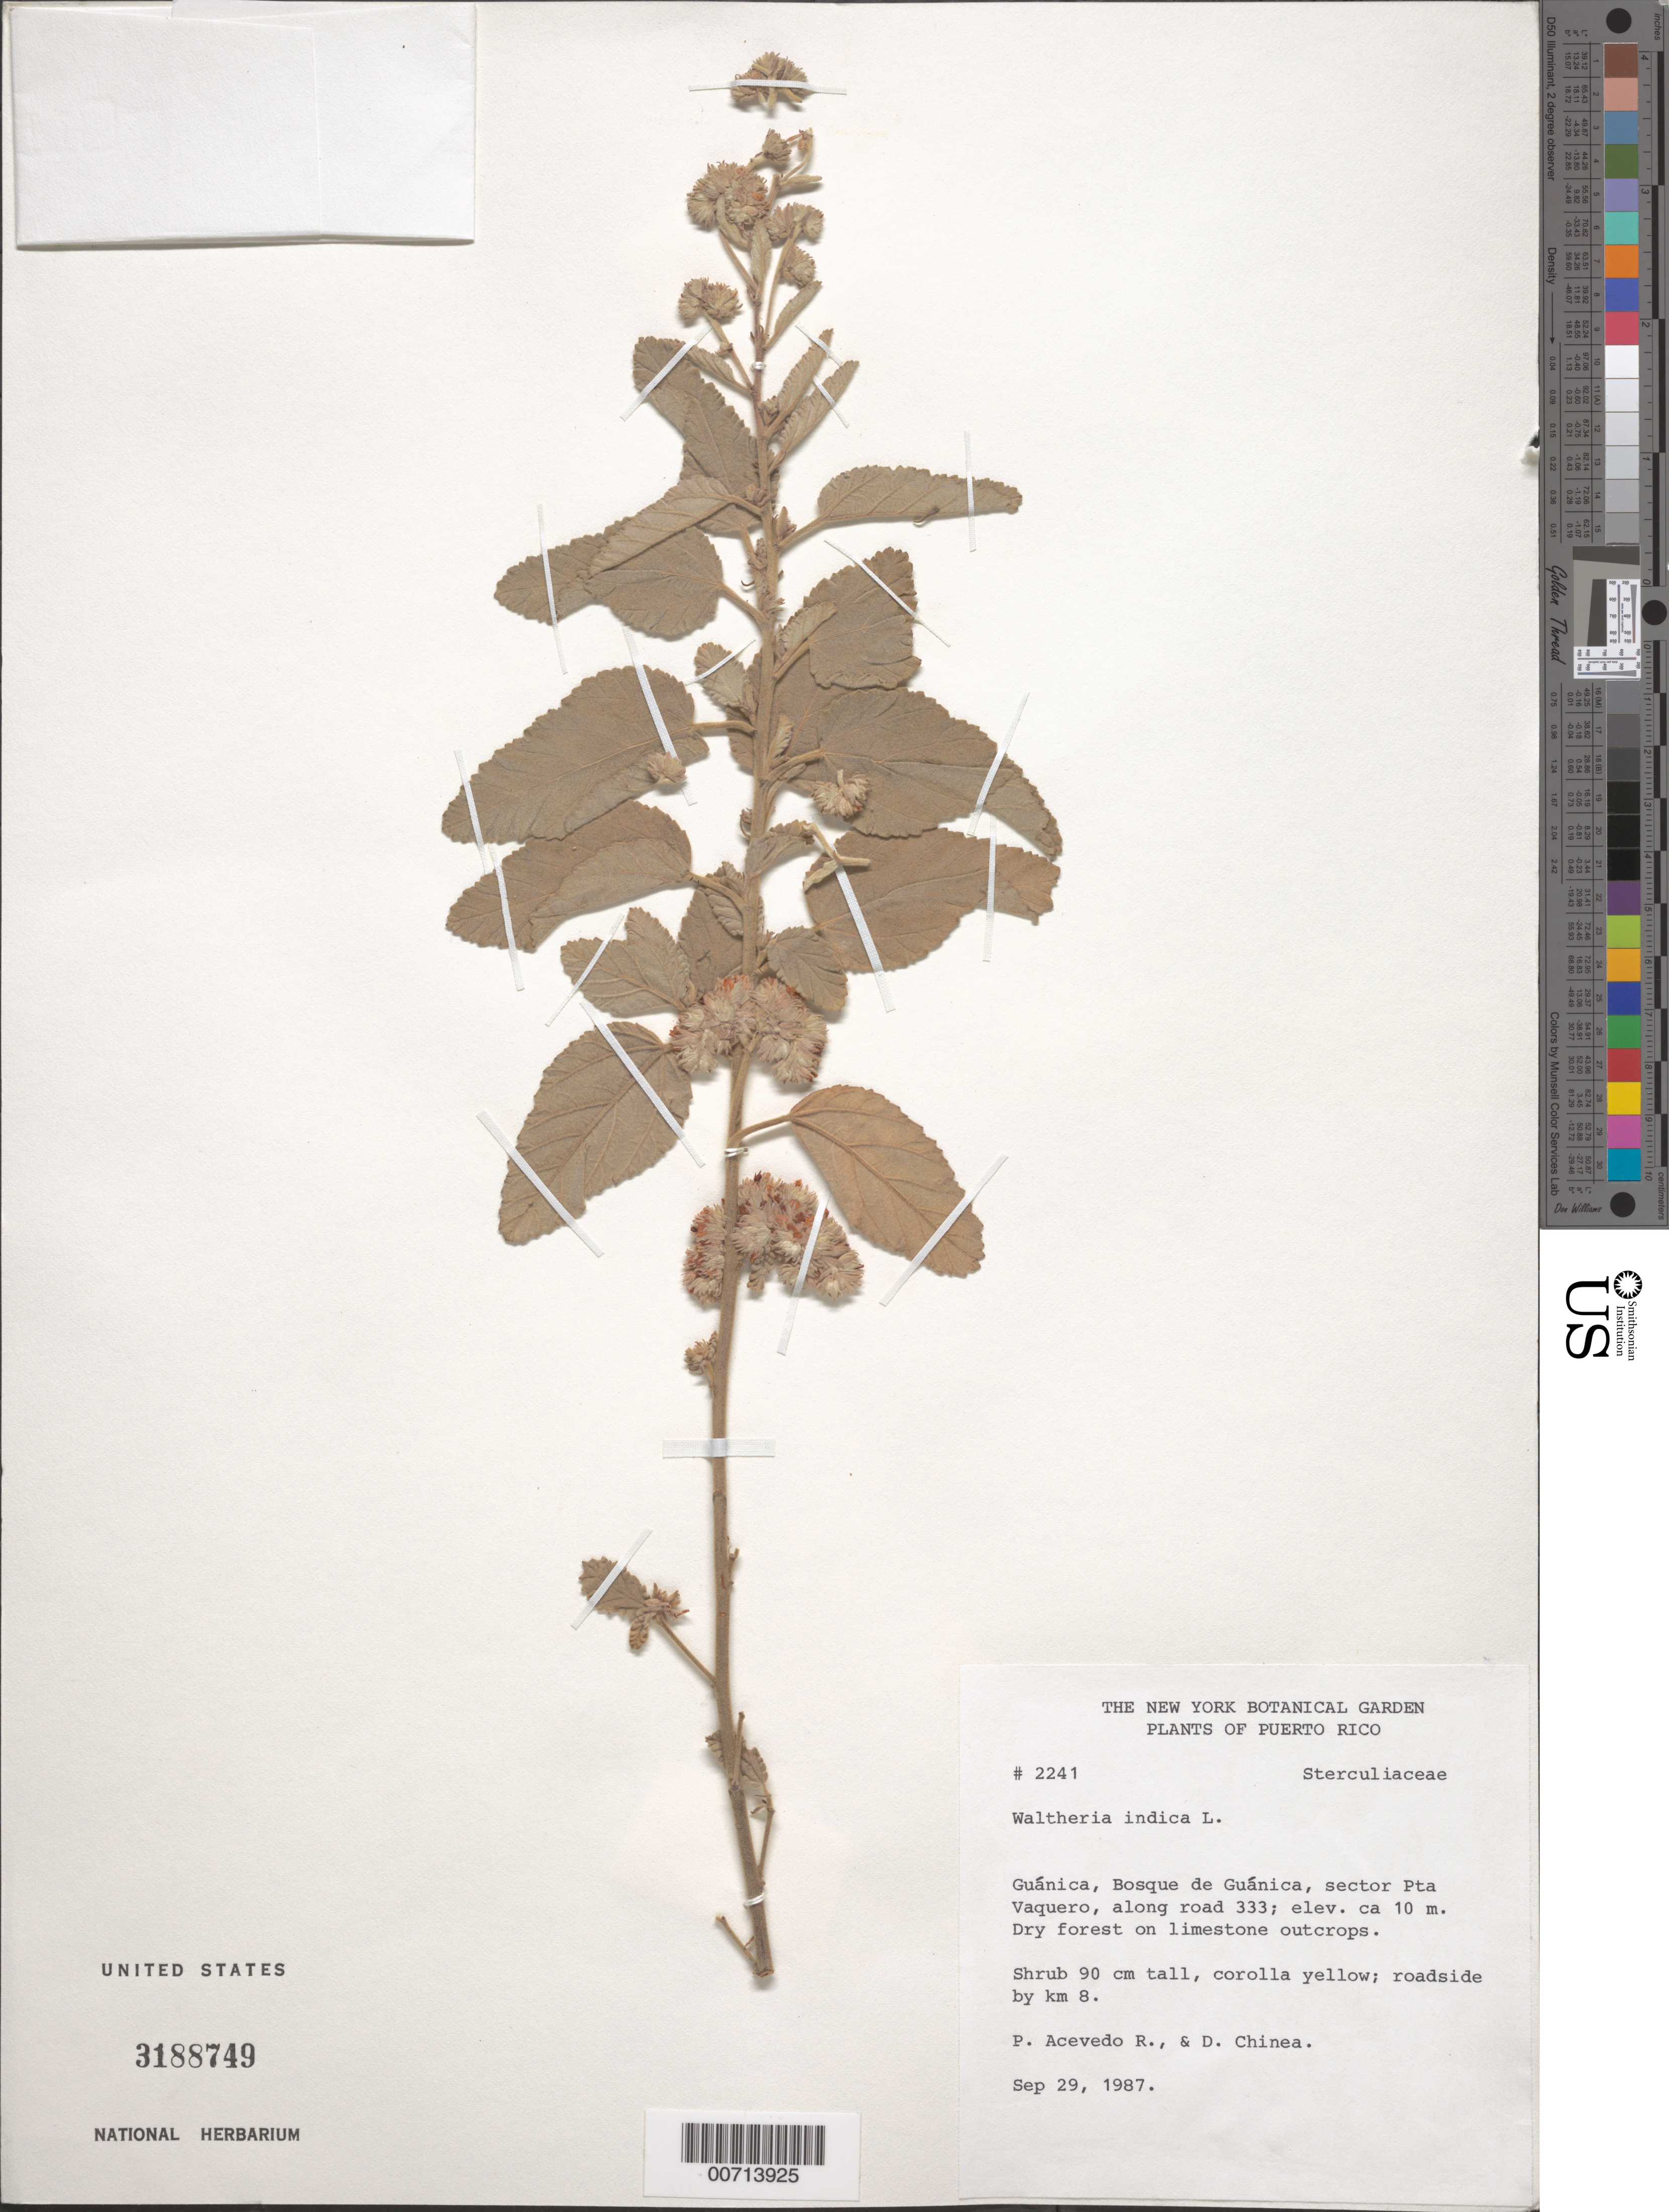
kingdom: Plantae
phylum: Tracheophyta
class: Magnoliopsida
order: Malvales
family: Malvaceae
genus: Waltheria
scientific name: Waltheria indica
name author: L.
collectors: P. Acevedo-Rodr. & D. Chinea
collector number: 2241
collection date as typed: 29 Sep 1987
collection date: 1987-09-29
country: Puerto Rico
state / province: Guánica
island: Puerto Rico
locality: Guánica; Guánica Forest Reserve.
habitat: Roadside.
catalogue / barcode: US 3188749